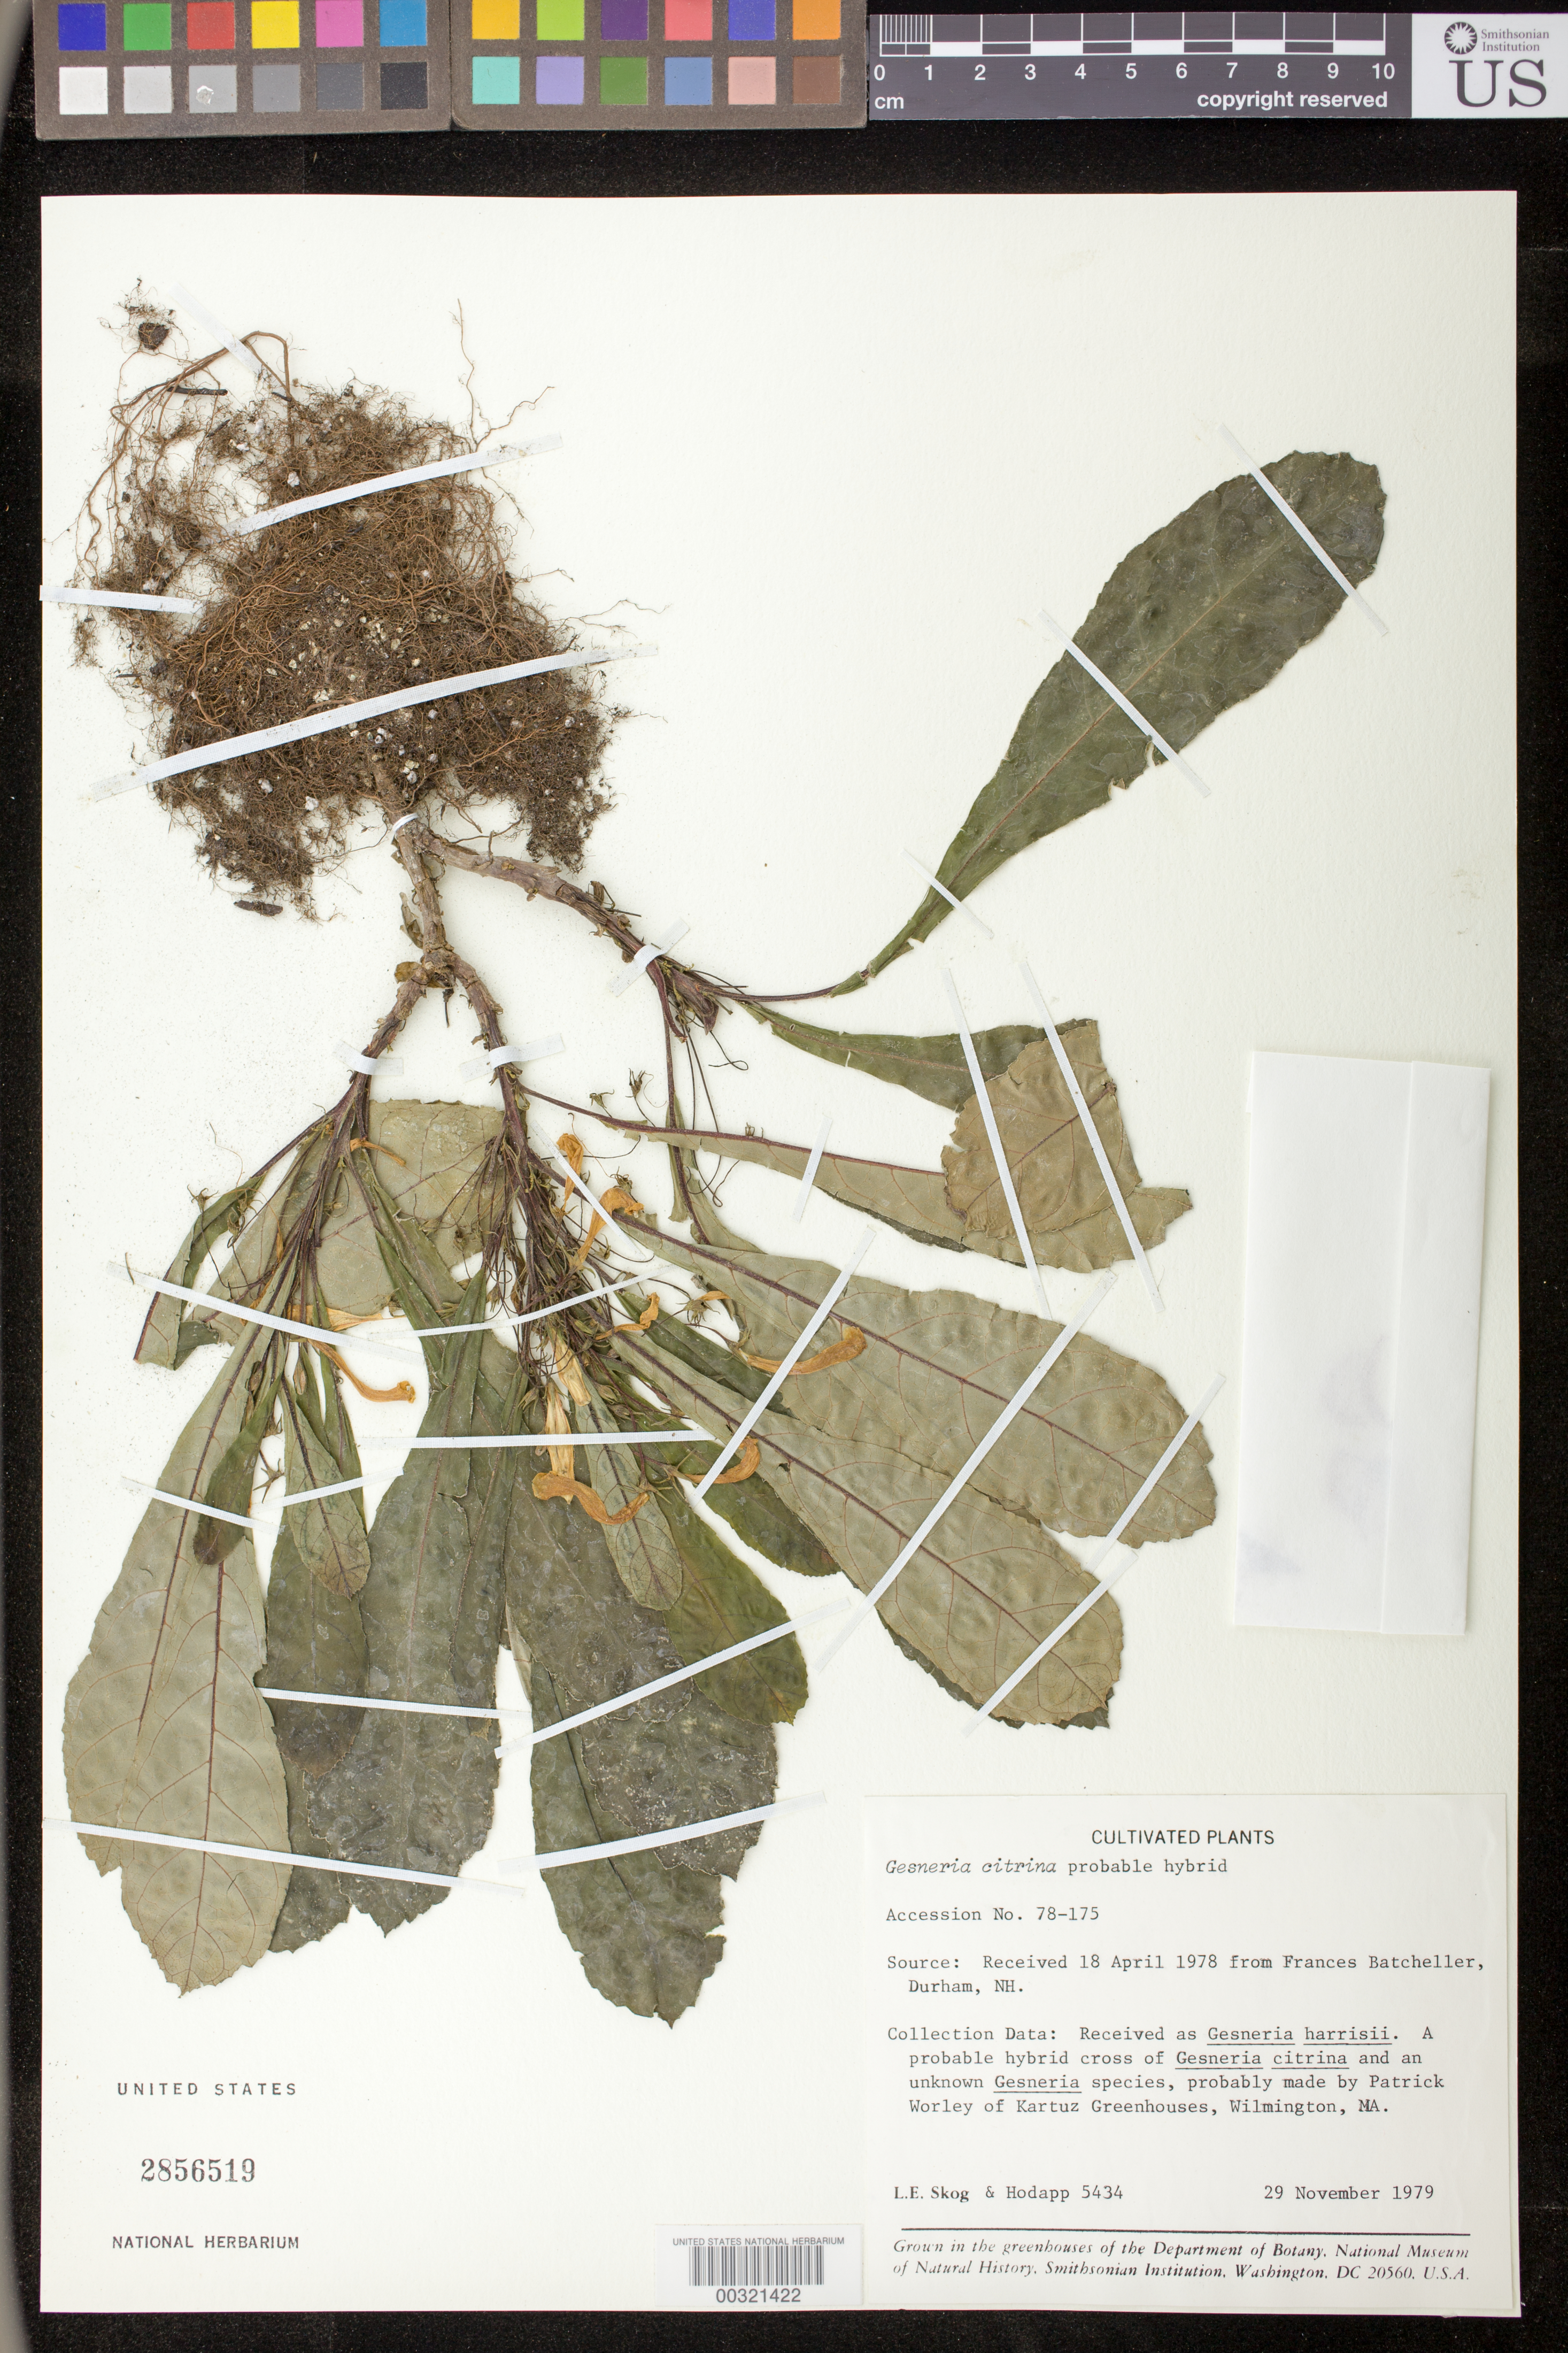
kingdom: Plantae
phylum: Tracheophyta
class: Magnoliopsida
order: Lamiales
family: Gesneriaceae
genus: Gesneria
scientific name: Gesneria citrina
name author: Urb.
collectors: L. E. Skog & S. Hodapp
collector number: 5434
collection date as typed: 29 Nov 1979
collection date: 1979-11-29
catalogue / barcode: US 2856519